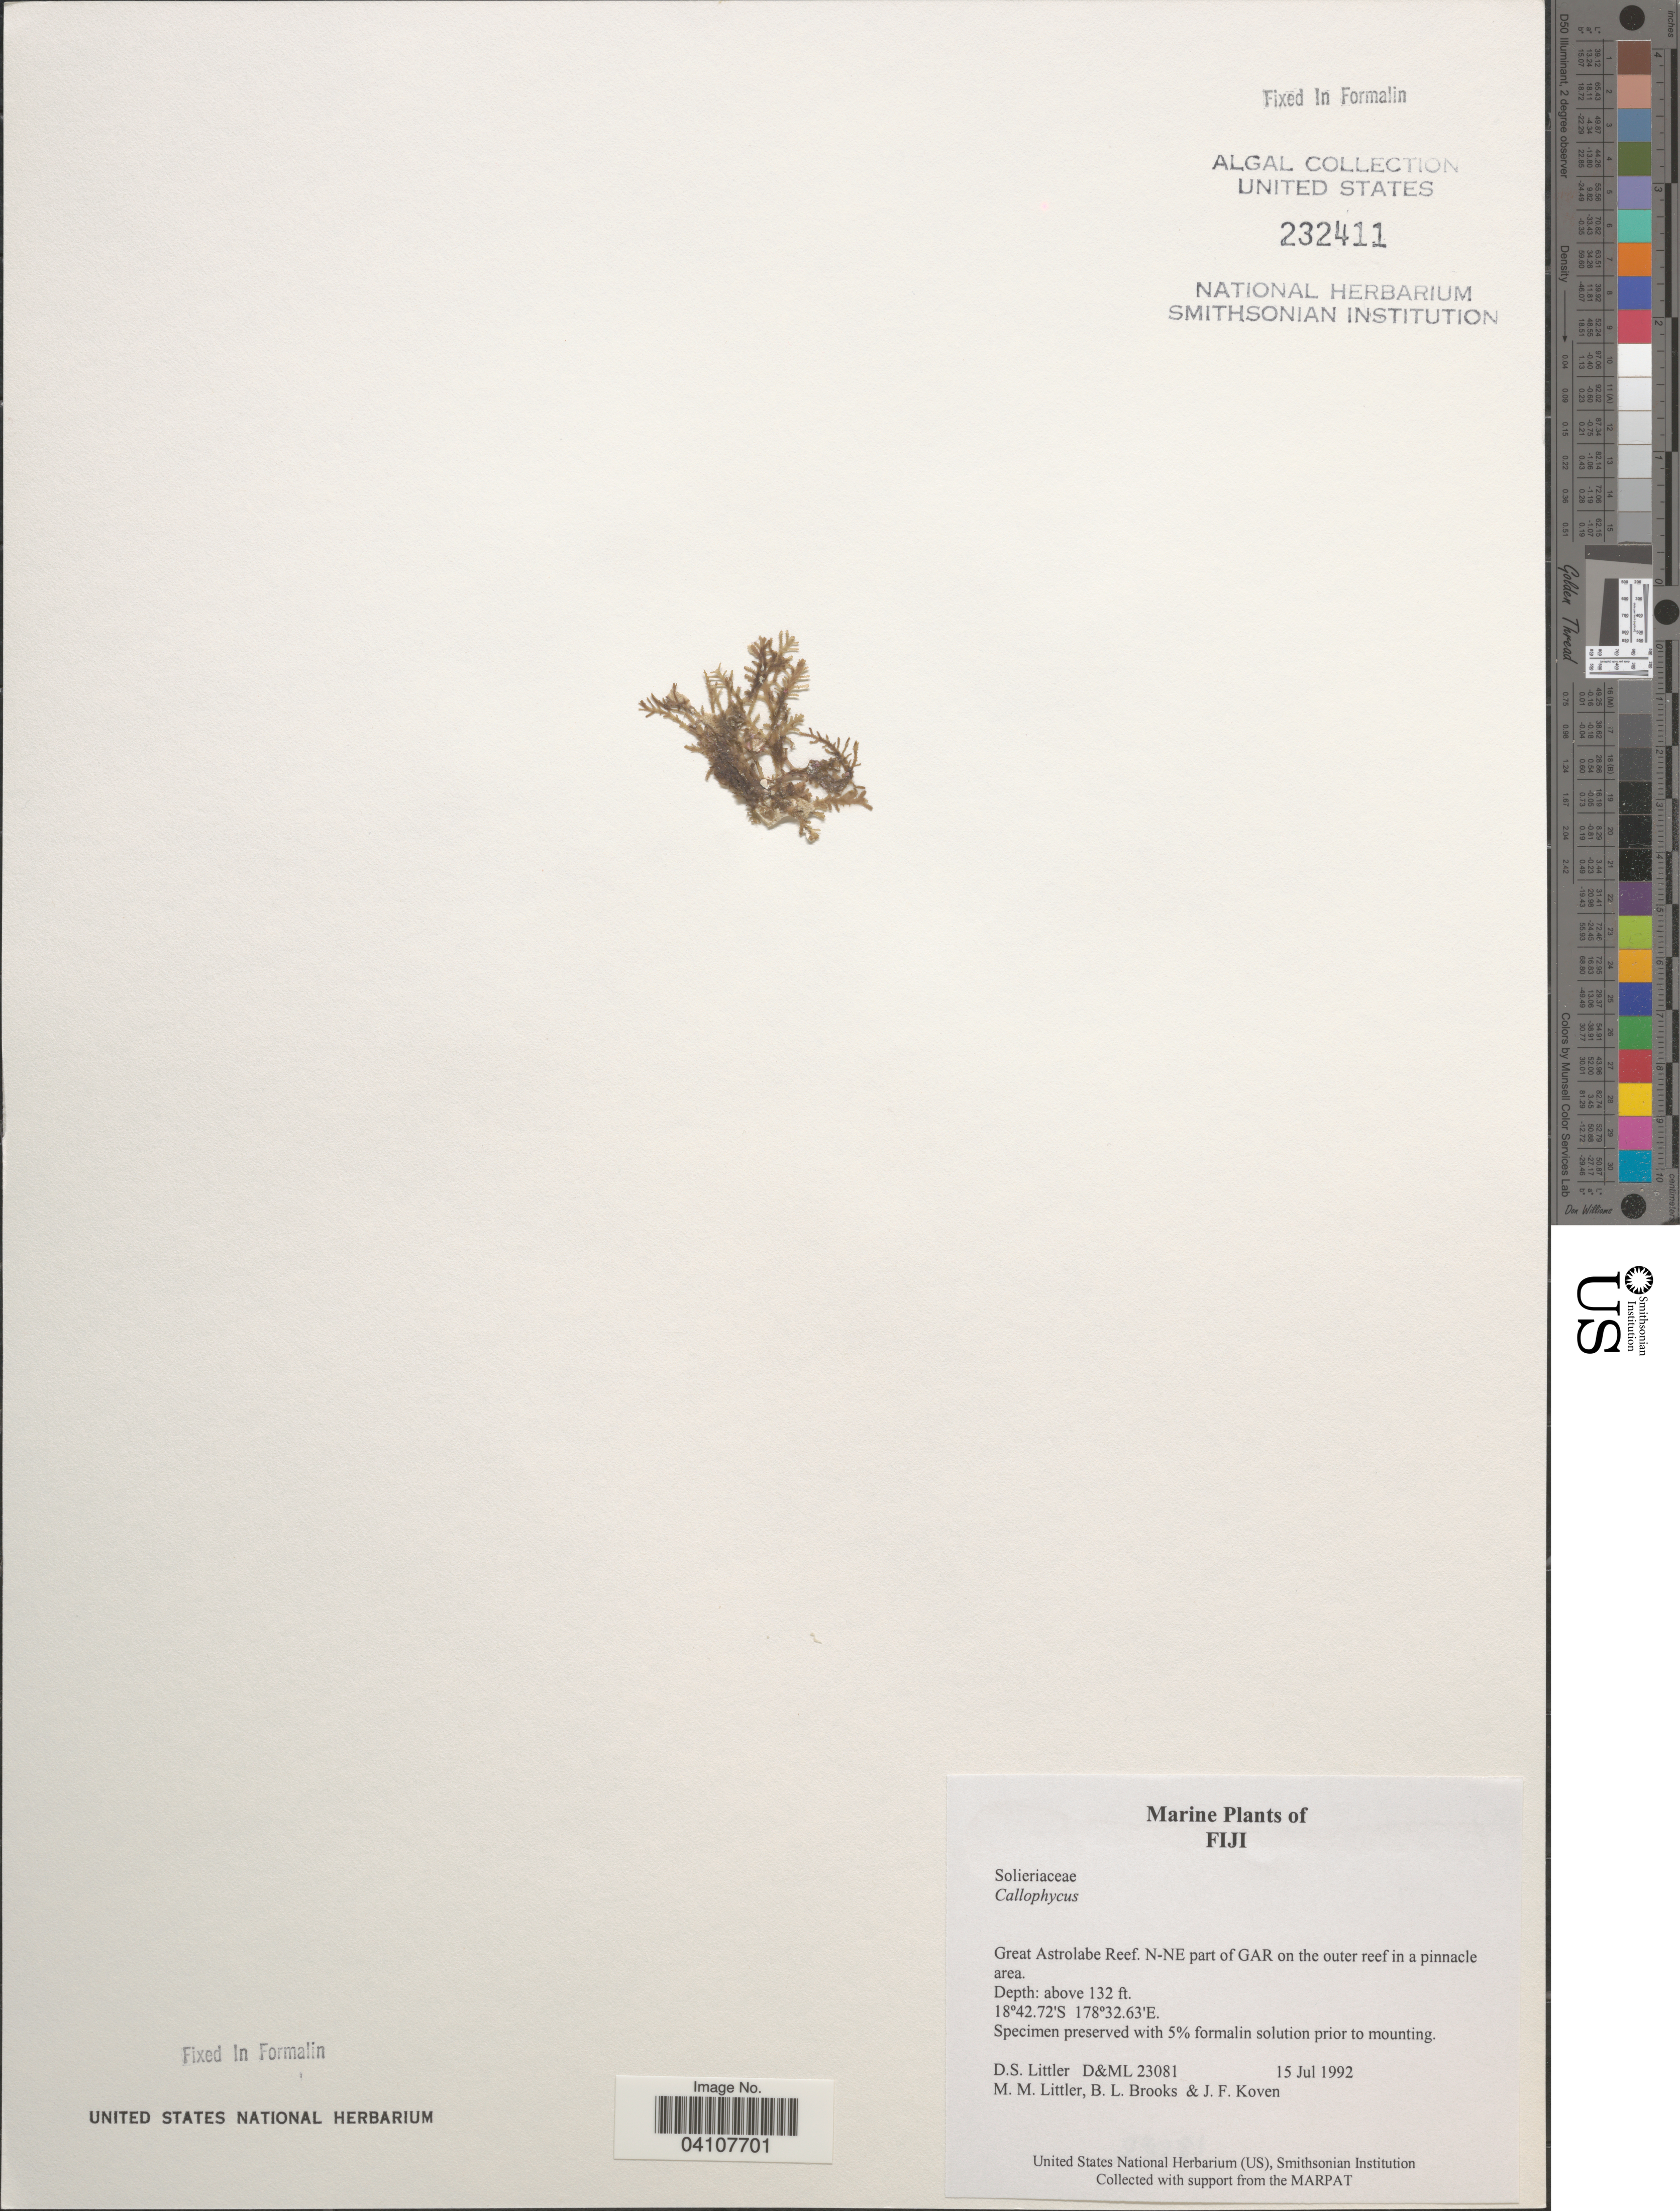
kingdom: Plantae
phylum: Rhodophyta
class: Florideophyceae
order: Gigartinales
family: Solieriaceae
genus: Callophycus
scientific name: Callophycus sp.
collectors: D. S. Littler, B. Brooks & J. Koven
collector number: D&ML23081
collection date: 1992-07-15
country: Fiji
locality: Great Astrolabe Reef. N-NE part of GAR on the outer reef in a pinnacle area.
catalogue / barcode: US 232411